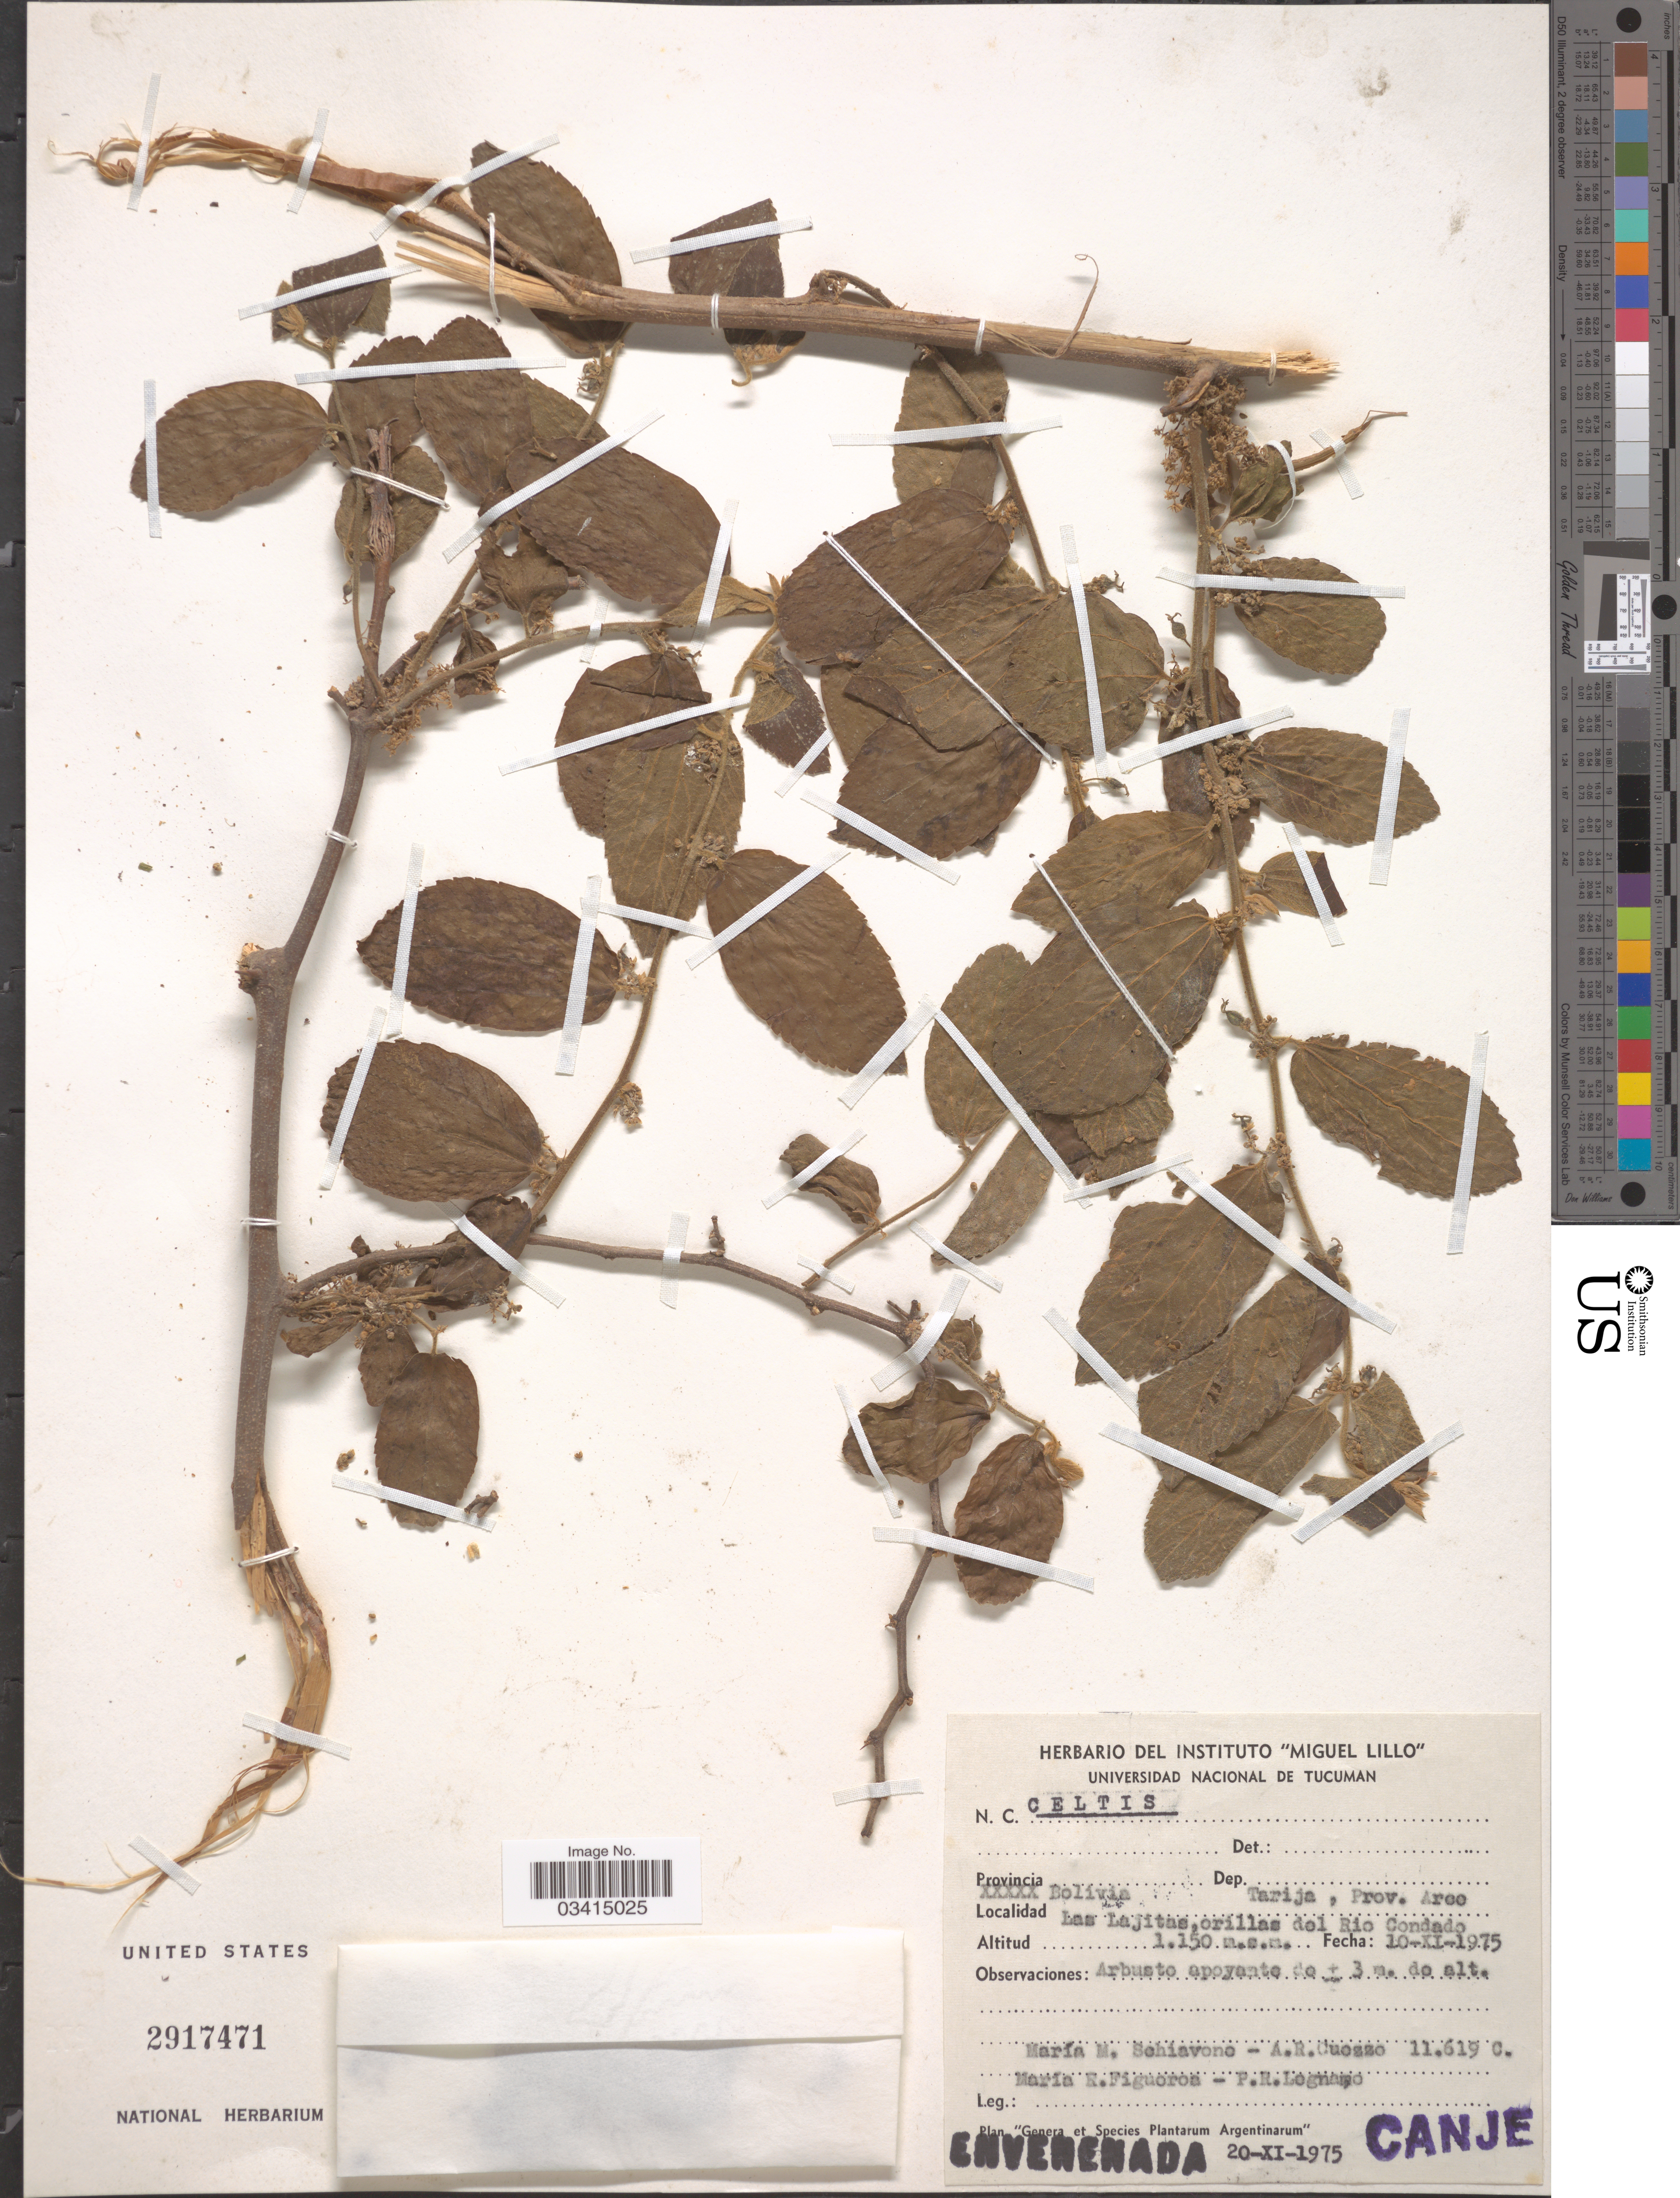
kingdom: Plantae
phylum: Tracheophyta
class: Magnoliopsida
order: Rosales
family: Cannabaceae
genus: Celtis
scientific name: Celtis sp.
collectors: M. Schiavone, A. Cuezzo, M. Figueroa & P. R. Legname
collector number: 11619C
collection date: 1975-11-10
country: Bolivia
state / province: Tarija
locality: Dep. Tarija, Prov. Arce. Las Lajitas, orillas del Rio Condado.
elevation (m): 1150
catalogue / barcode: US 2917471